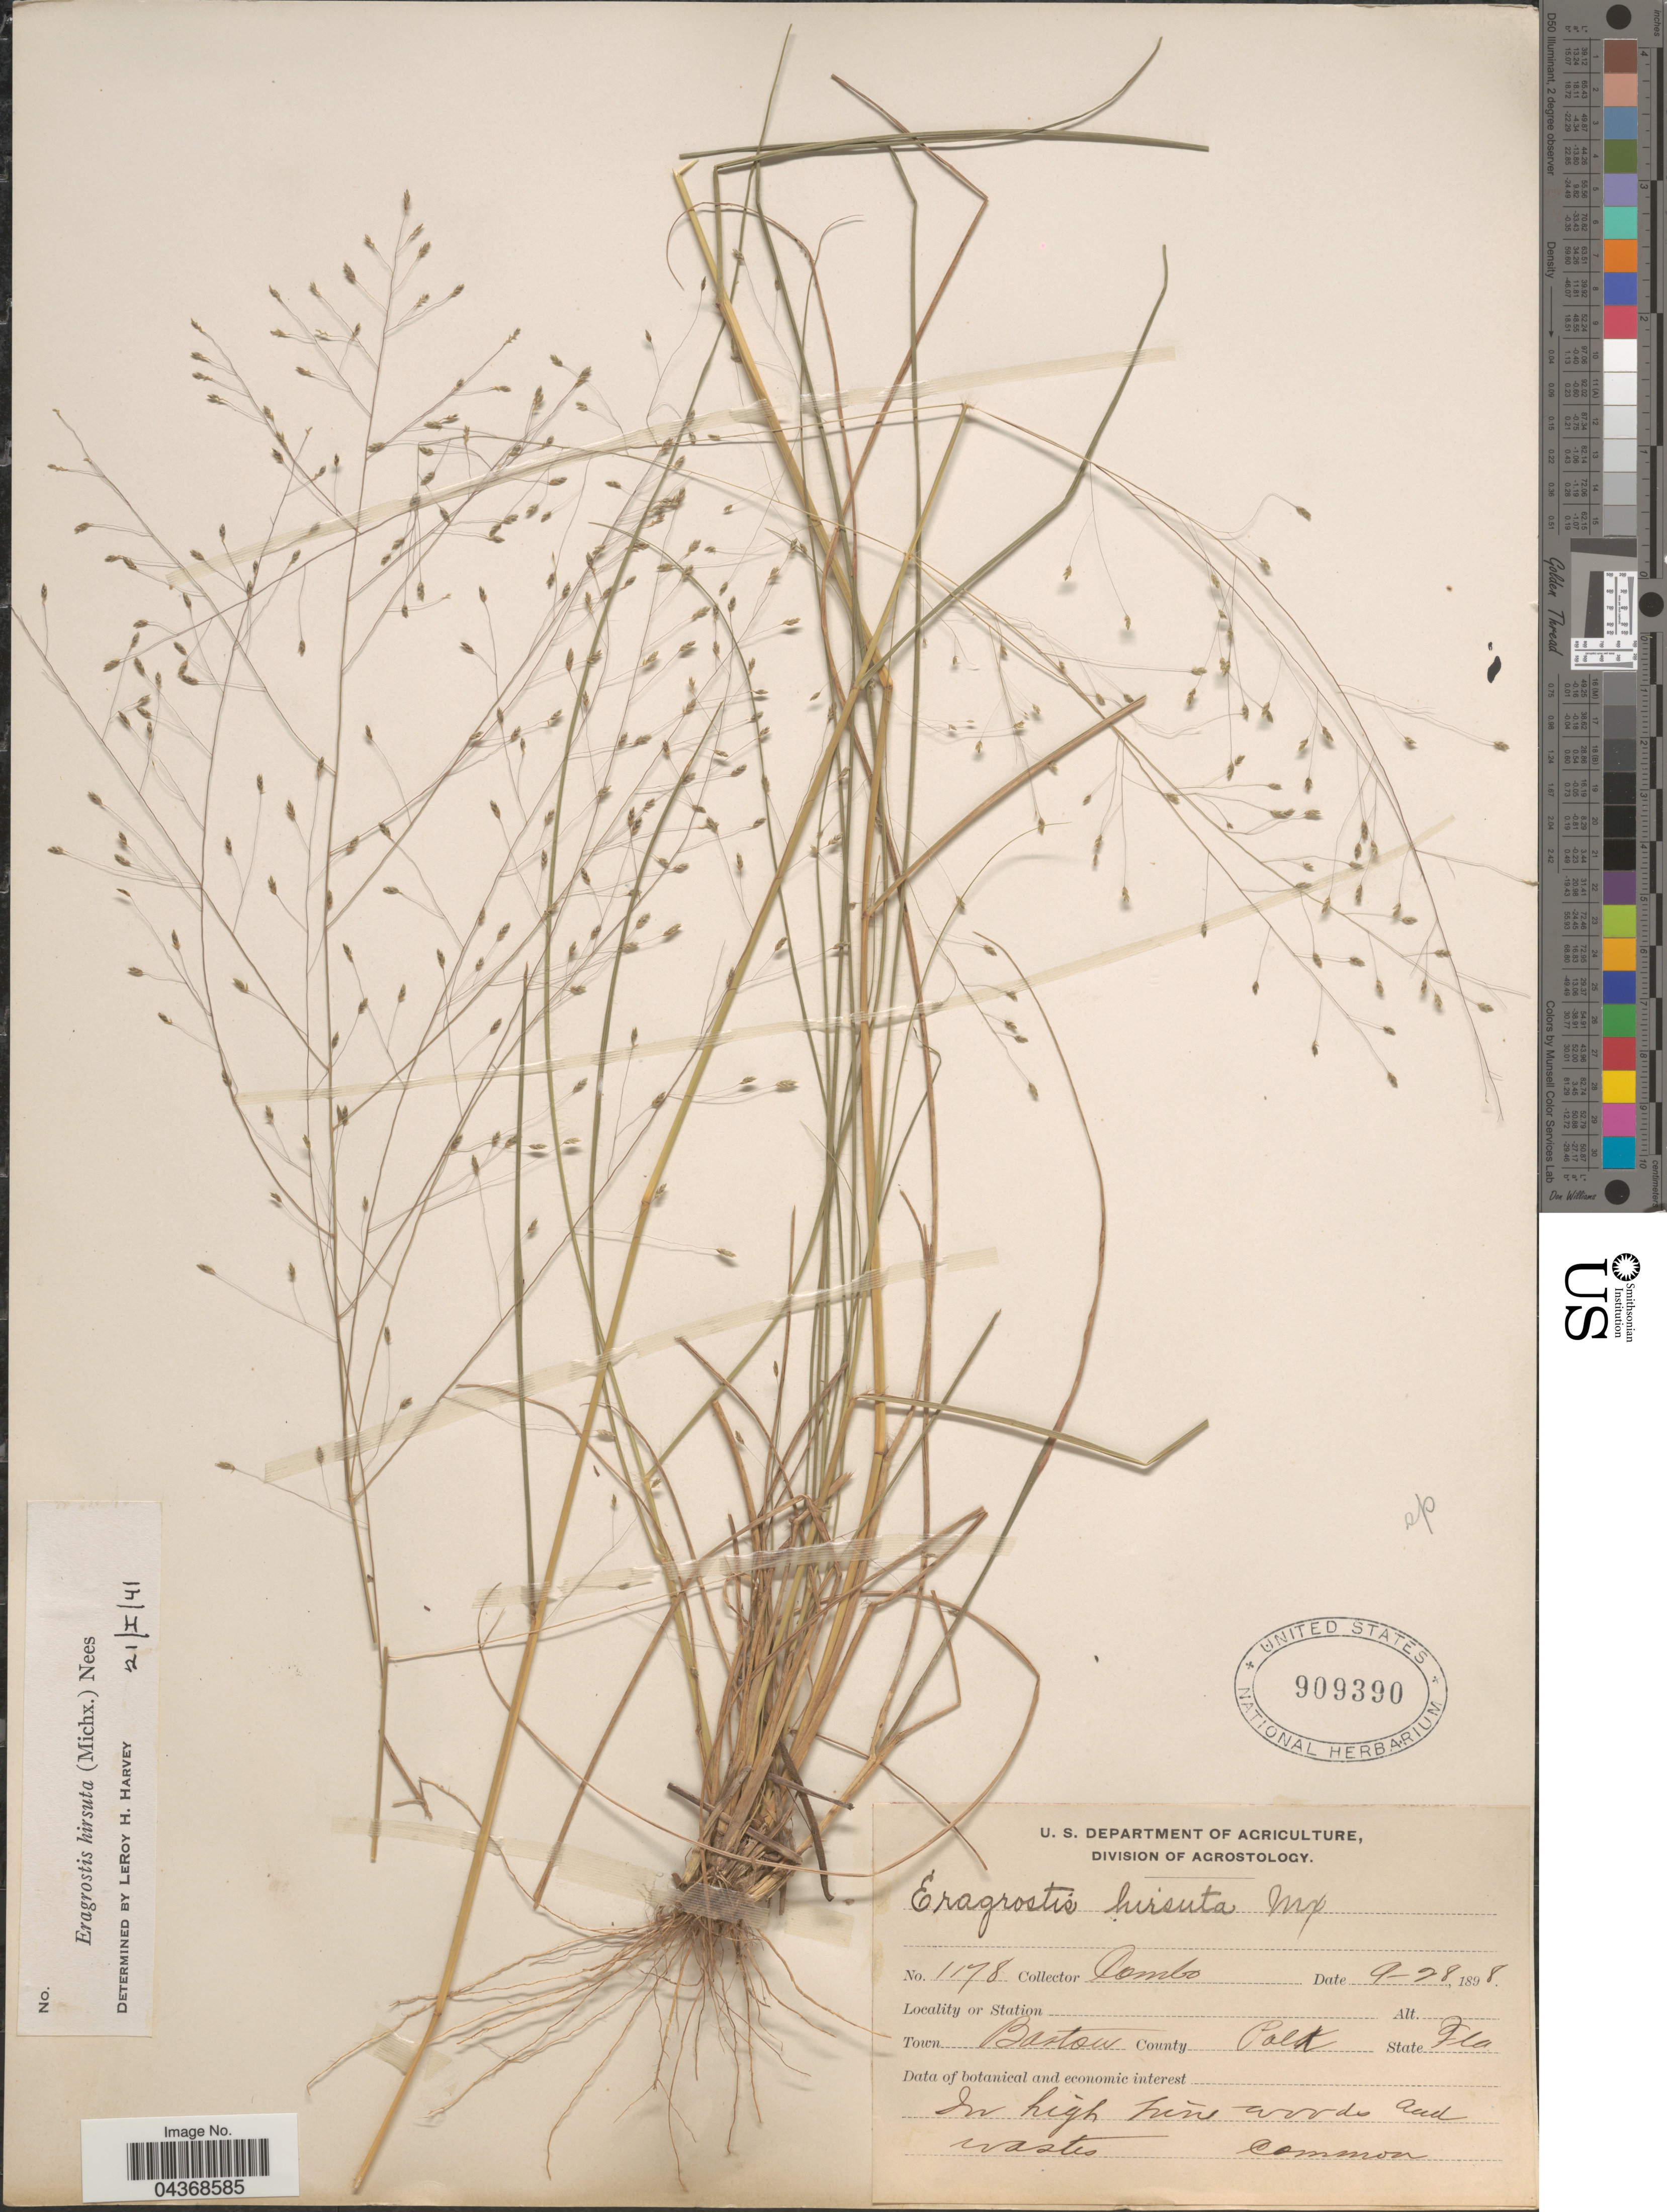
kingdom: Plantae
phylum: Tracheophyta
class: Liliopsida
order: Poales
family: Poaceae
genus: Eragrostis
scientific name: Eragrostis hirsuta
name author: (Michx.) Nees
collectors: -. Combs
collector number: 1178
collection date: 1898-09-28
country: United States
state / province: Florida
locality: Town Bartow. County Polk.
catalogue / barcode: US 909390